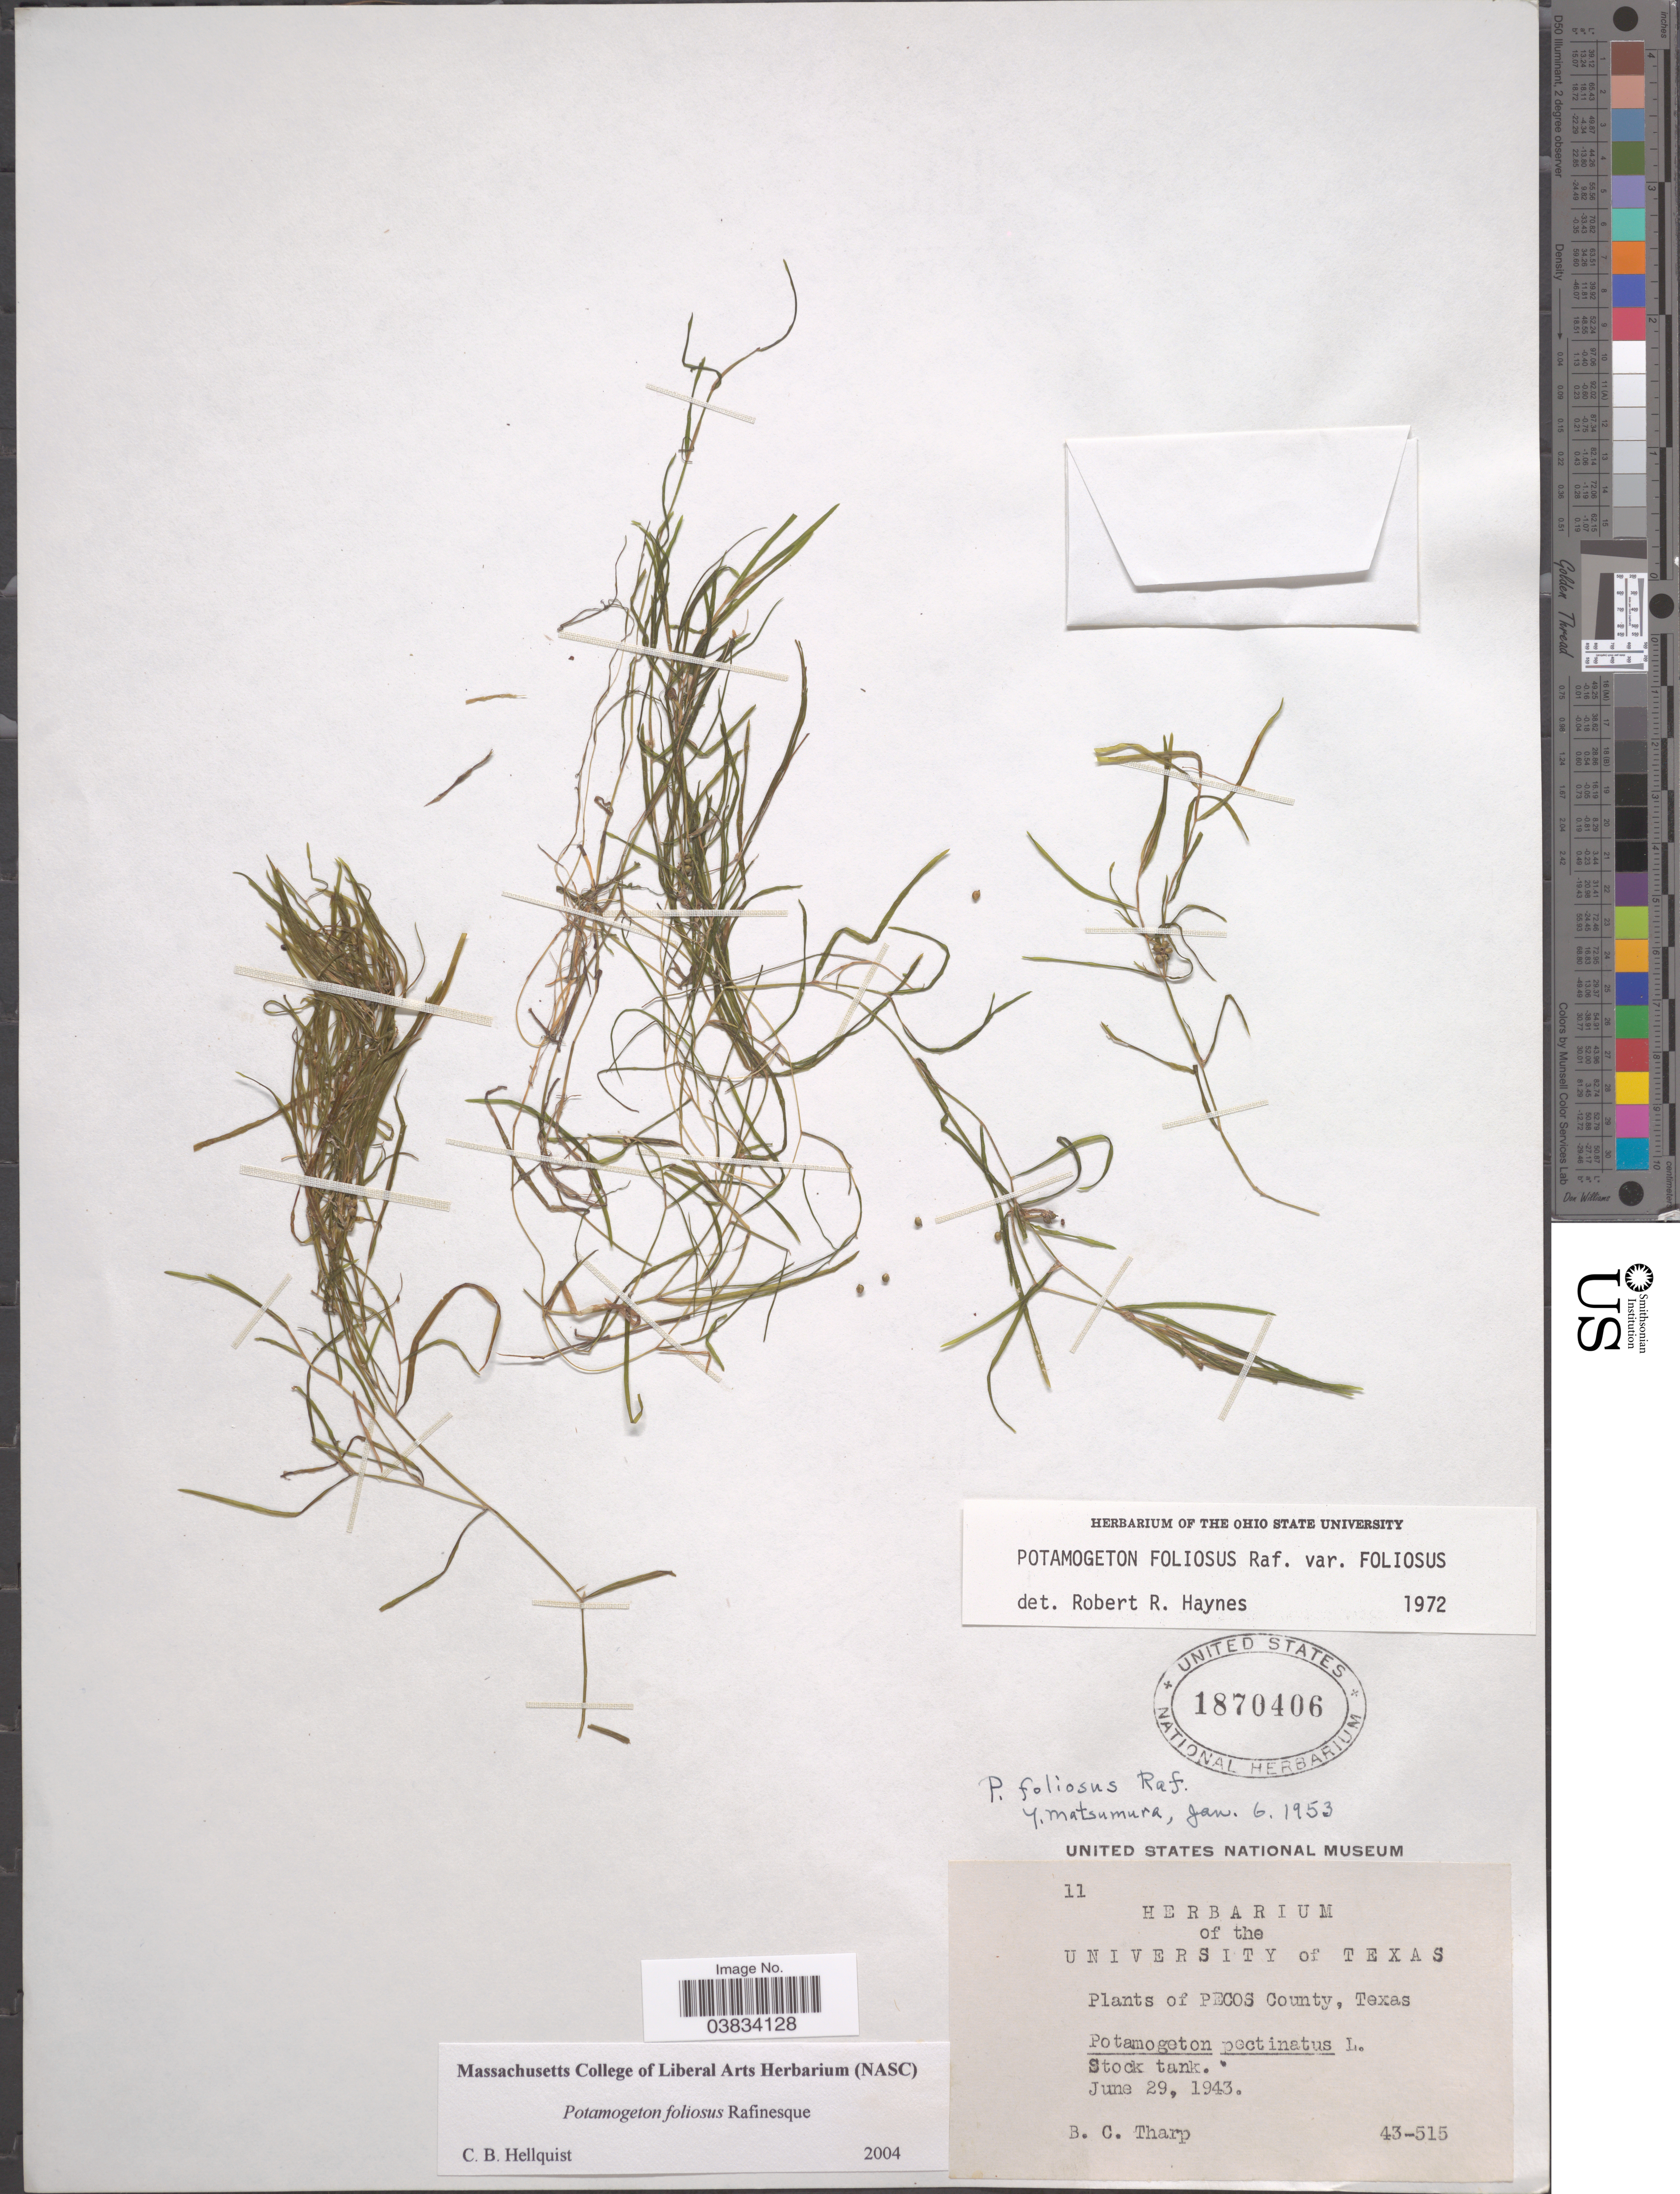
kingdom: Plantae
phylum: Tracheophyta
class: Liliopsida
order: Alismatales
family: Potamogetonaceae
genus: Potamogeton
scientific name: Potamogeton foliosus var. foliosus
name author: Raf.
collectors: B. C. Tharp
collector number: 43-515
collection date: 1943-06-29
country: United States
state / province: Texas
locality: Pecos County. Stock tank.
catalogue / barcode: US 1870406